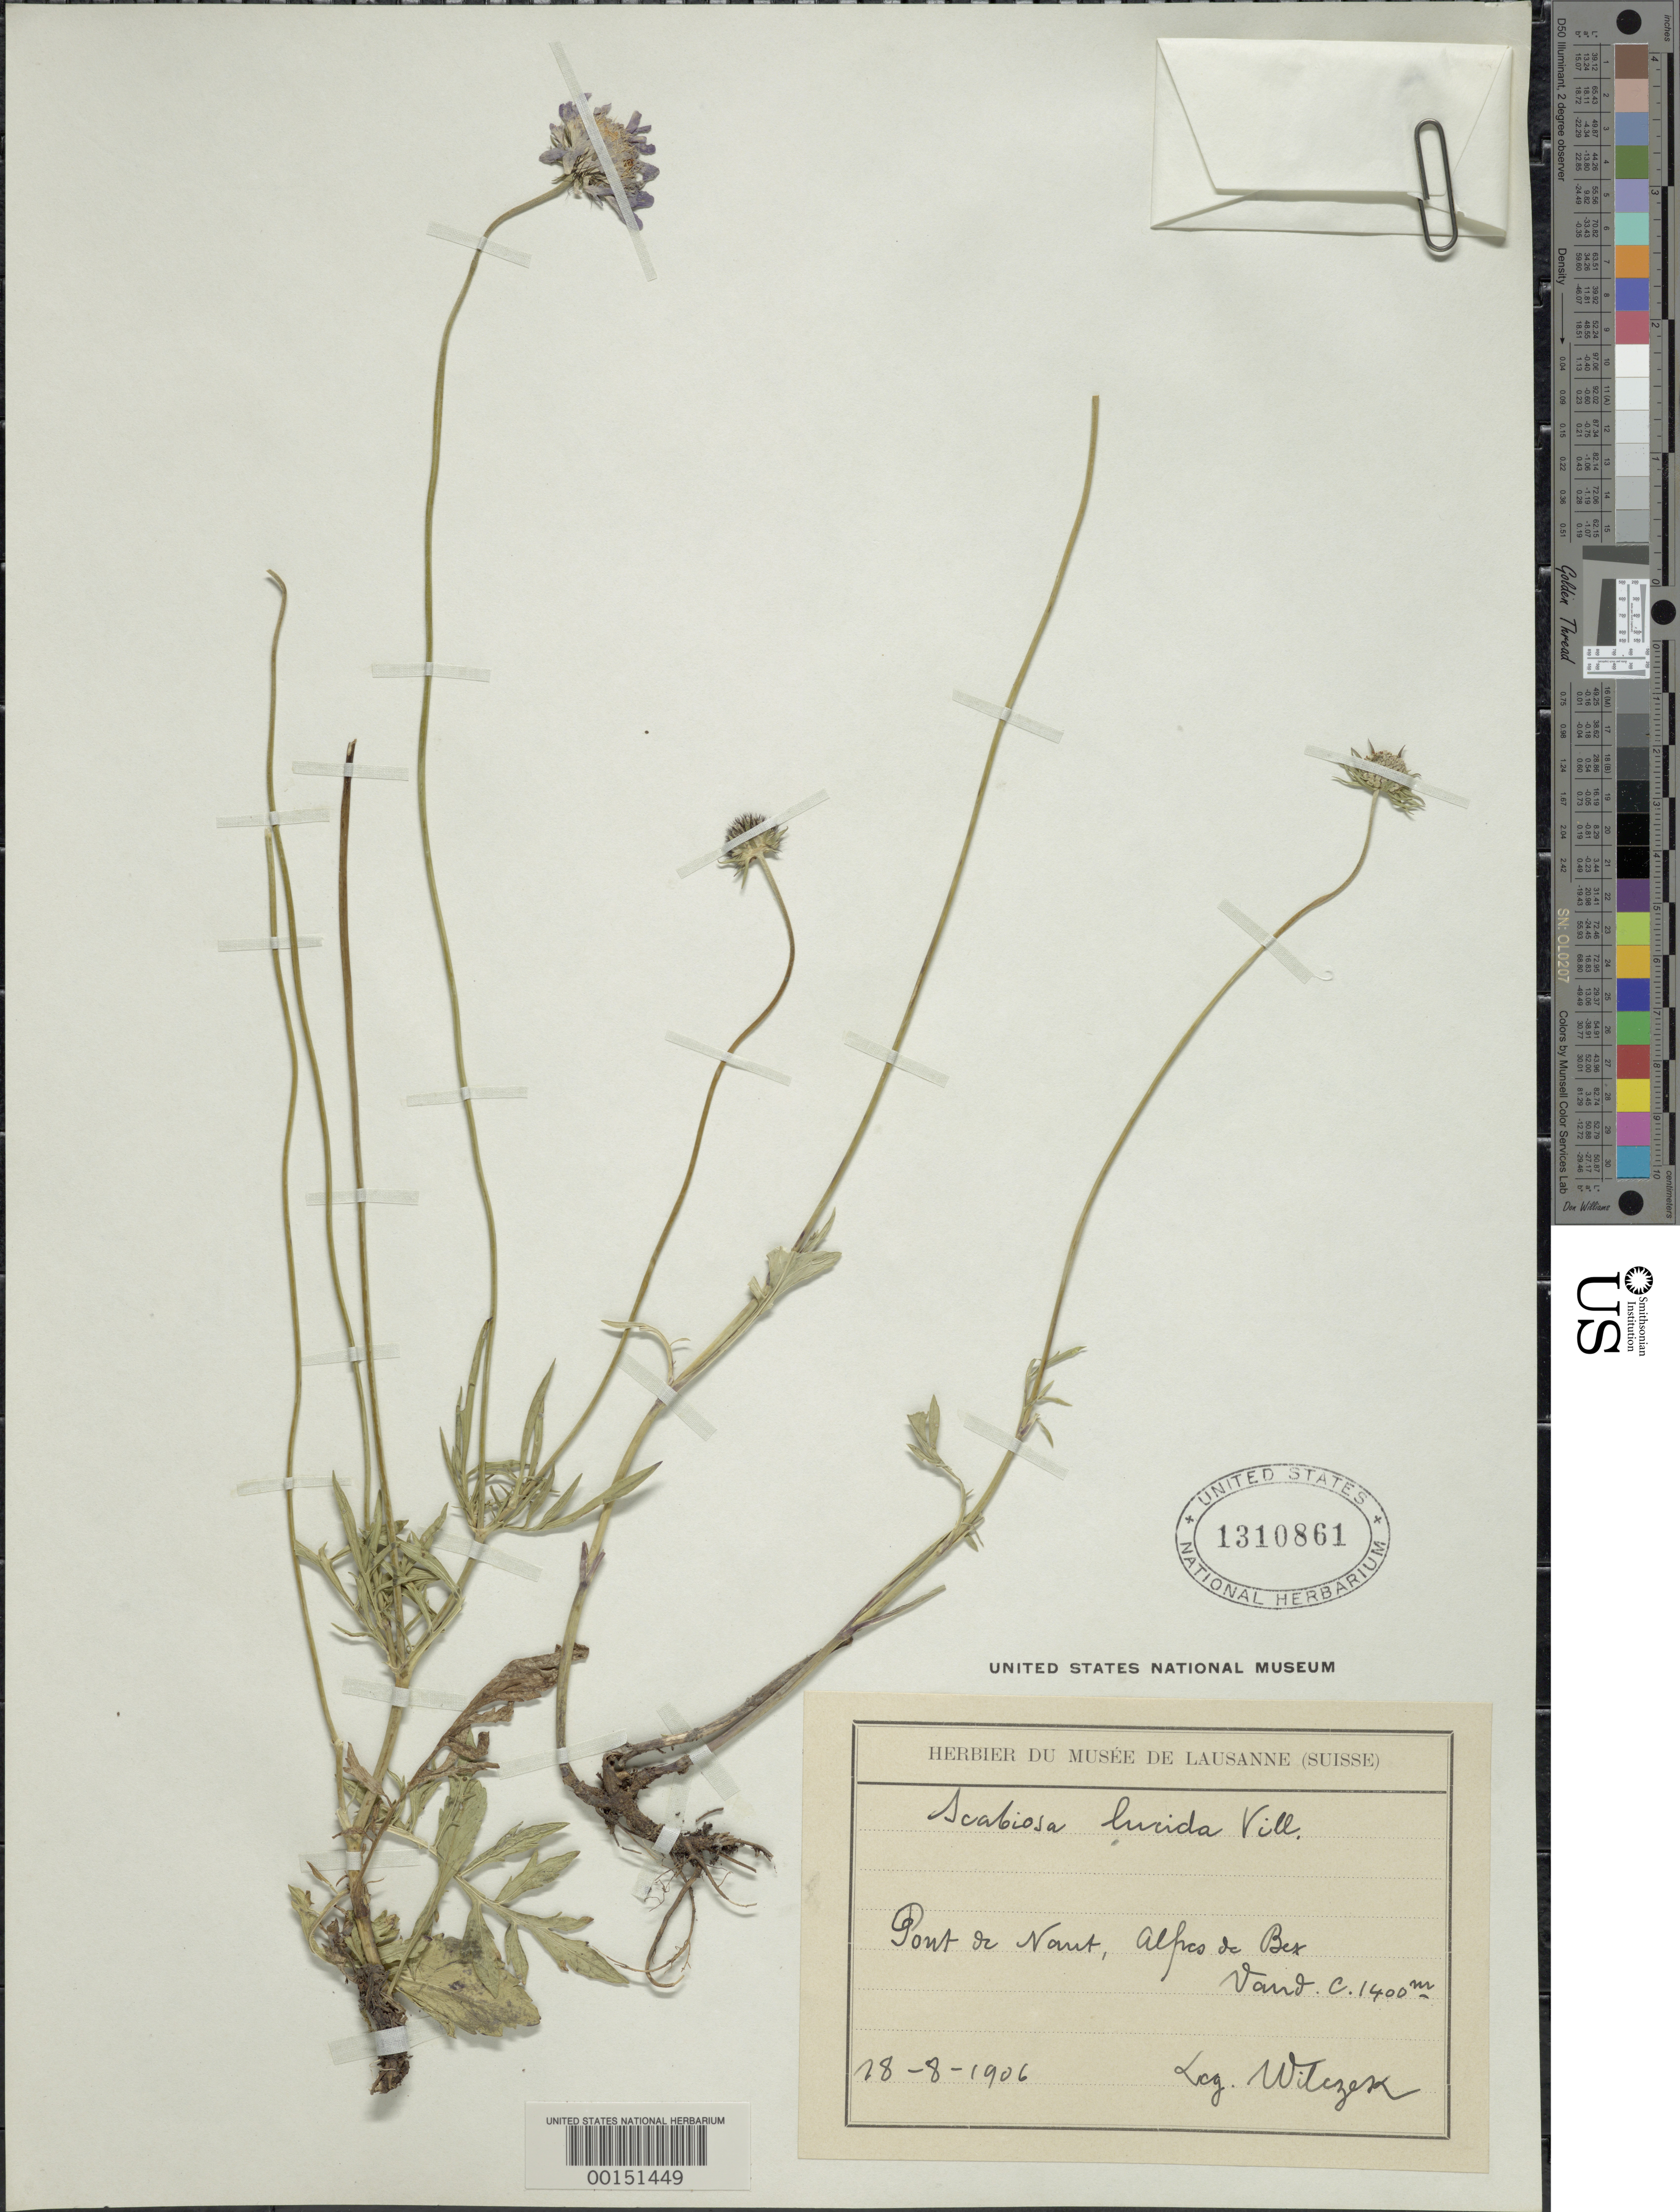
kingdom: Plantae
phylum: Tracheophyta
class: Magnoliopsida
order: Dipsacales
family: Caprifoliaceae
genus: Scabiosa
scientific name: Scabiosa lucida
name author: Vill.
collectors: E. Wilczek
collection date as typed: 18 Aug 1906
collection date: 1906-08-18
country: Switzerland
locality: Pont du NAUT, Alfico de Bix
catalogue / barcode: US 1310861